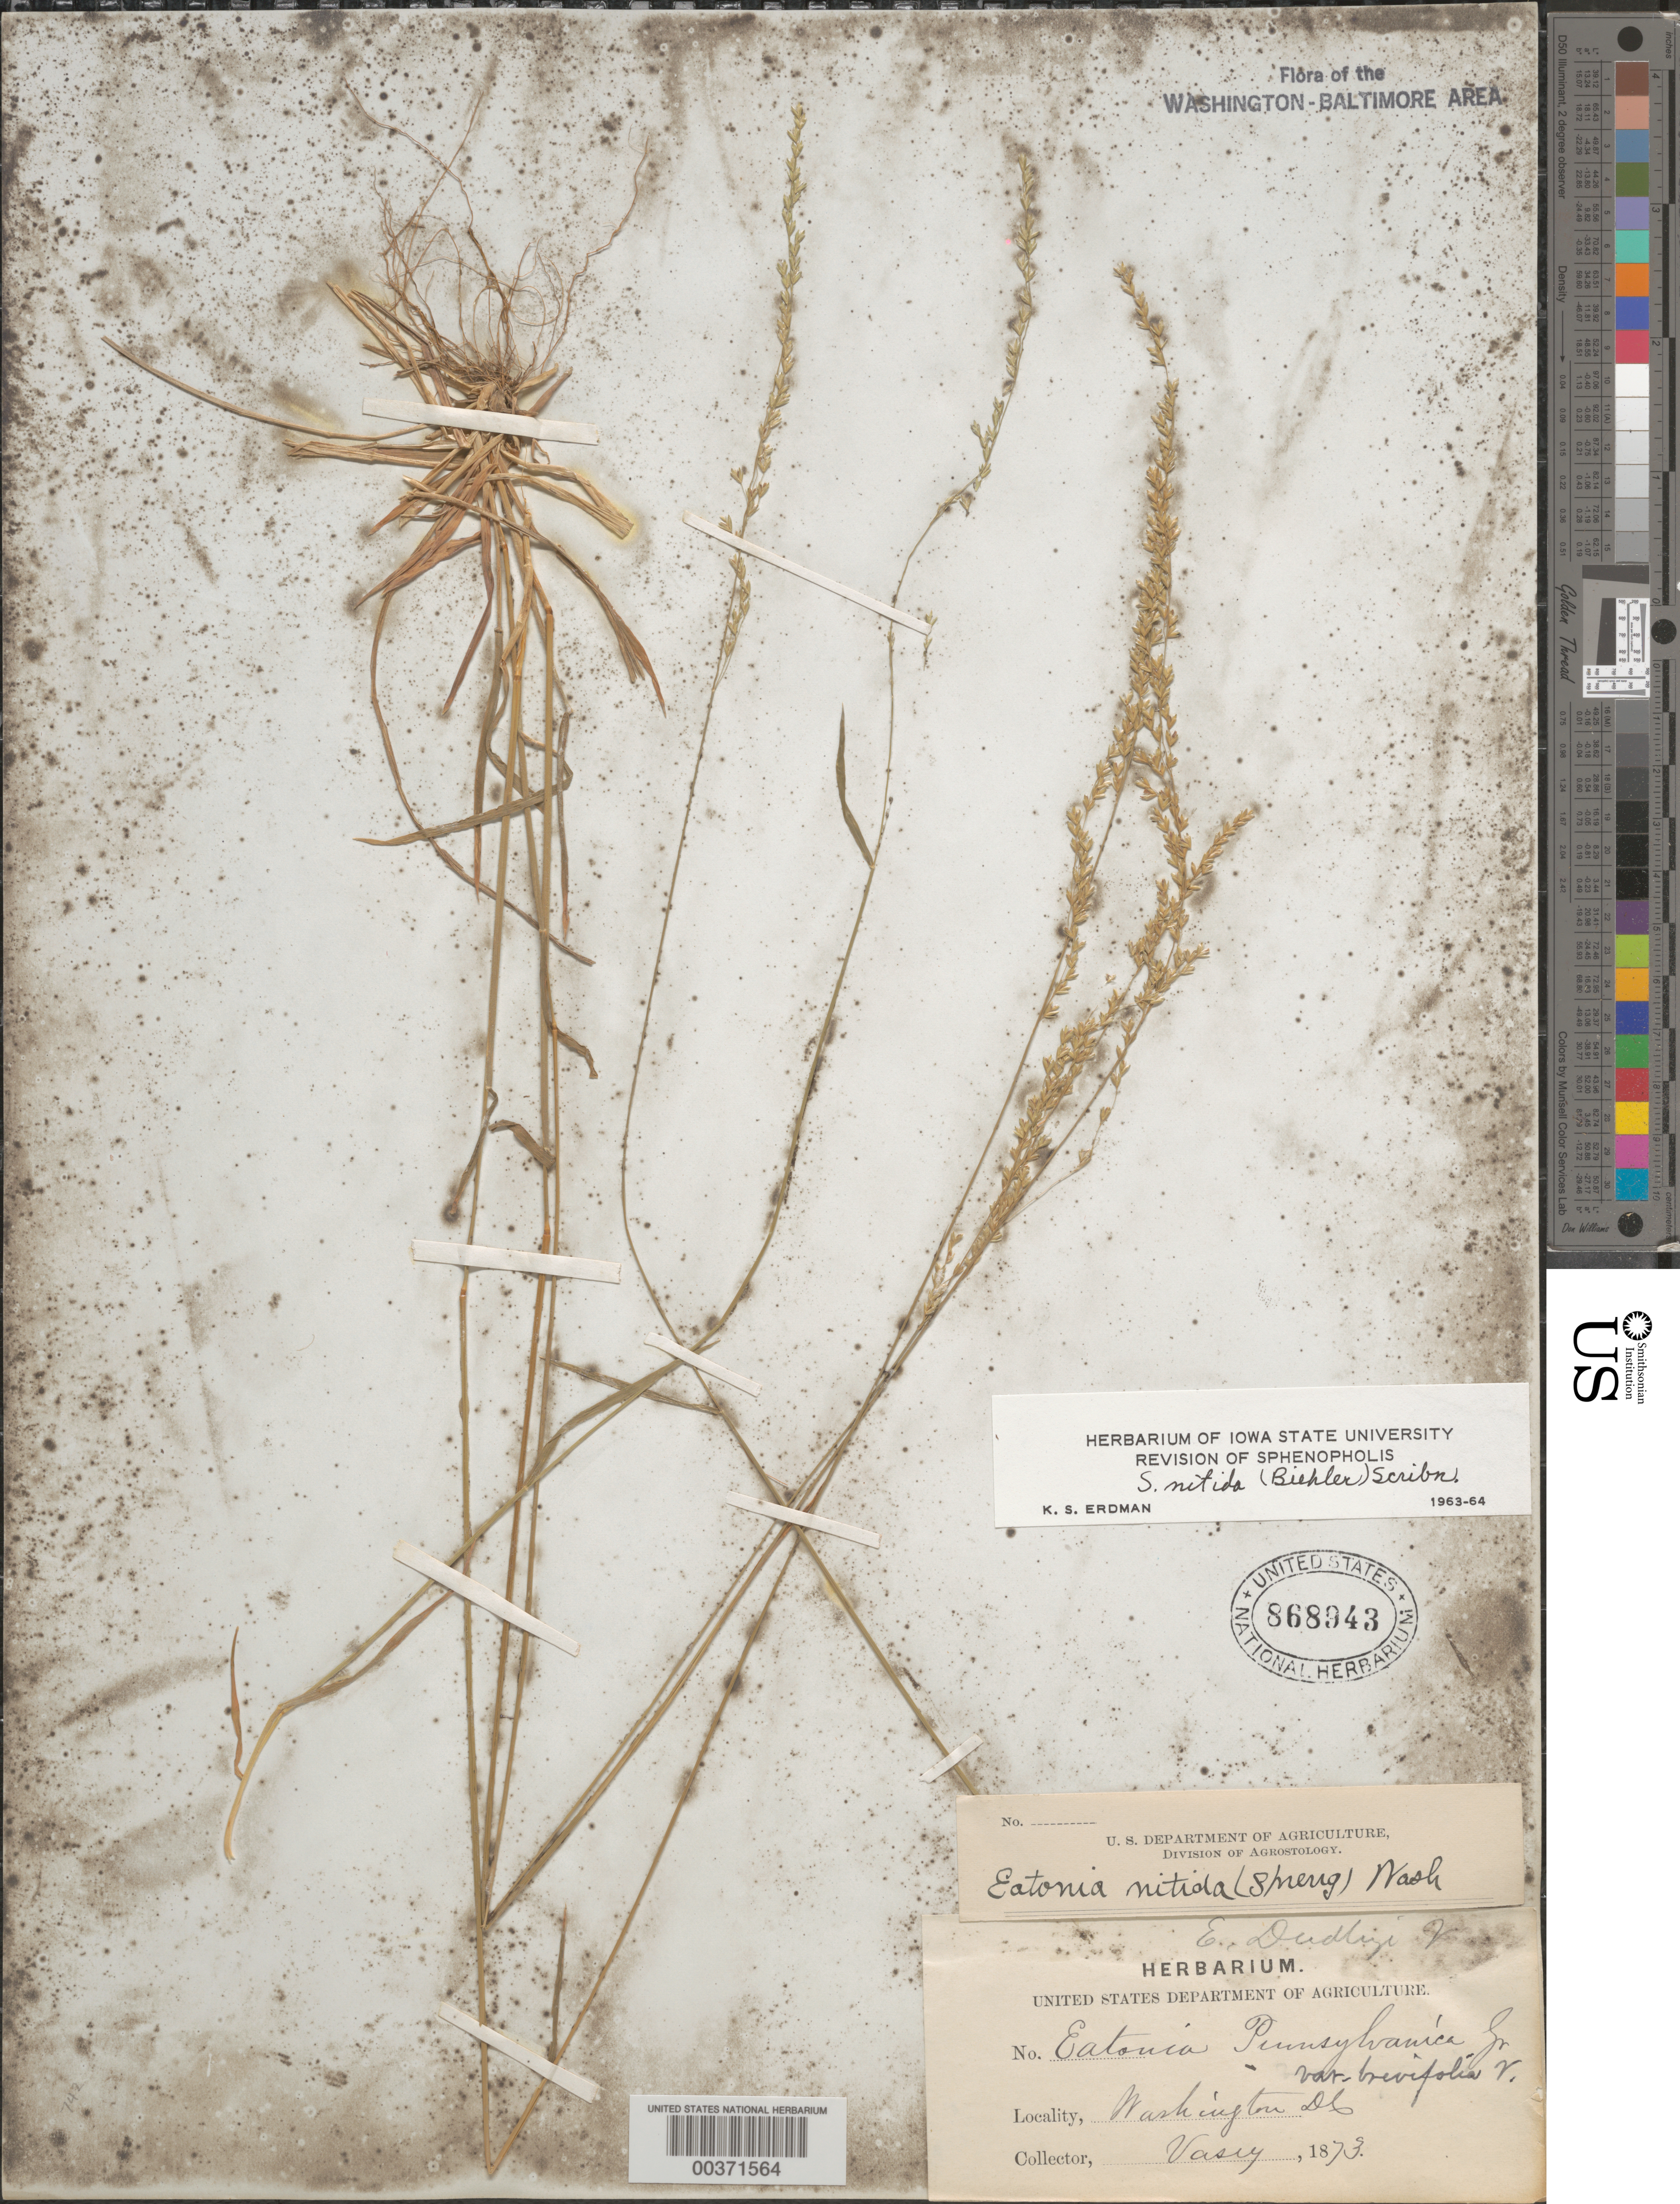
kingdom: Plantae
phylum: Tracheophyta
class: Liliopsida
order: Poales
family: Poaceae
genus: Sphenopholis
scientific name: Sphenopholis nitida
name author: (Biehler) Scribn.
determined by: Erdman, K. S.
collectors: G. Vasey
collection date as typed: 1873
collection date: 1873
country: United States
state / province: District of Columbia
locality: Washington DC and vicinity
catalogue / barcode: US 868943